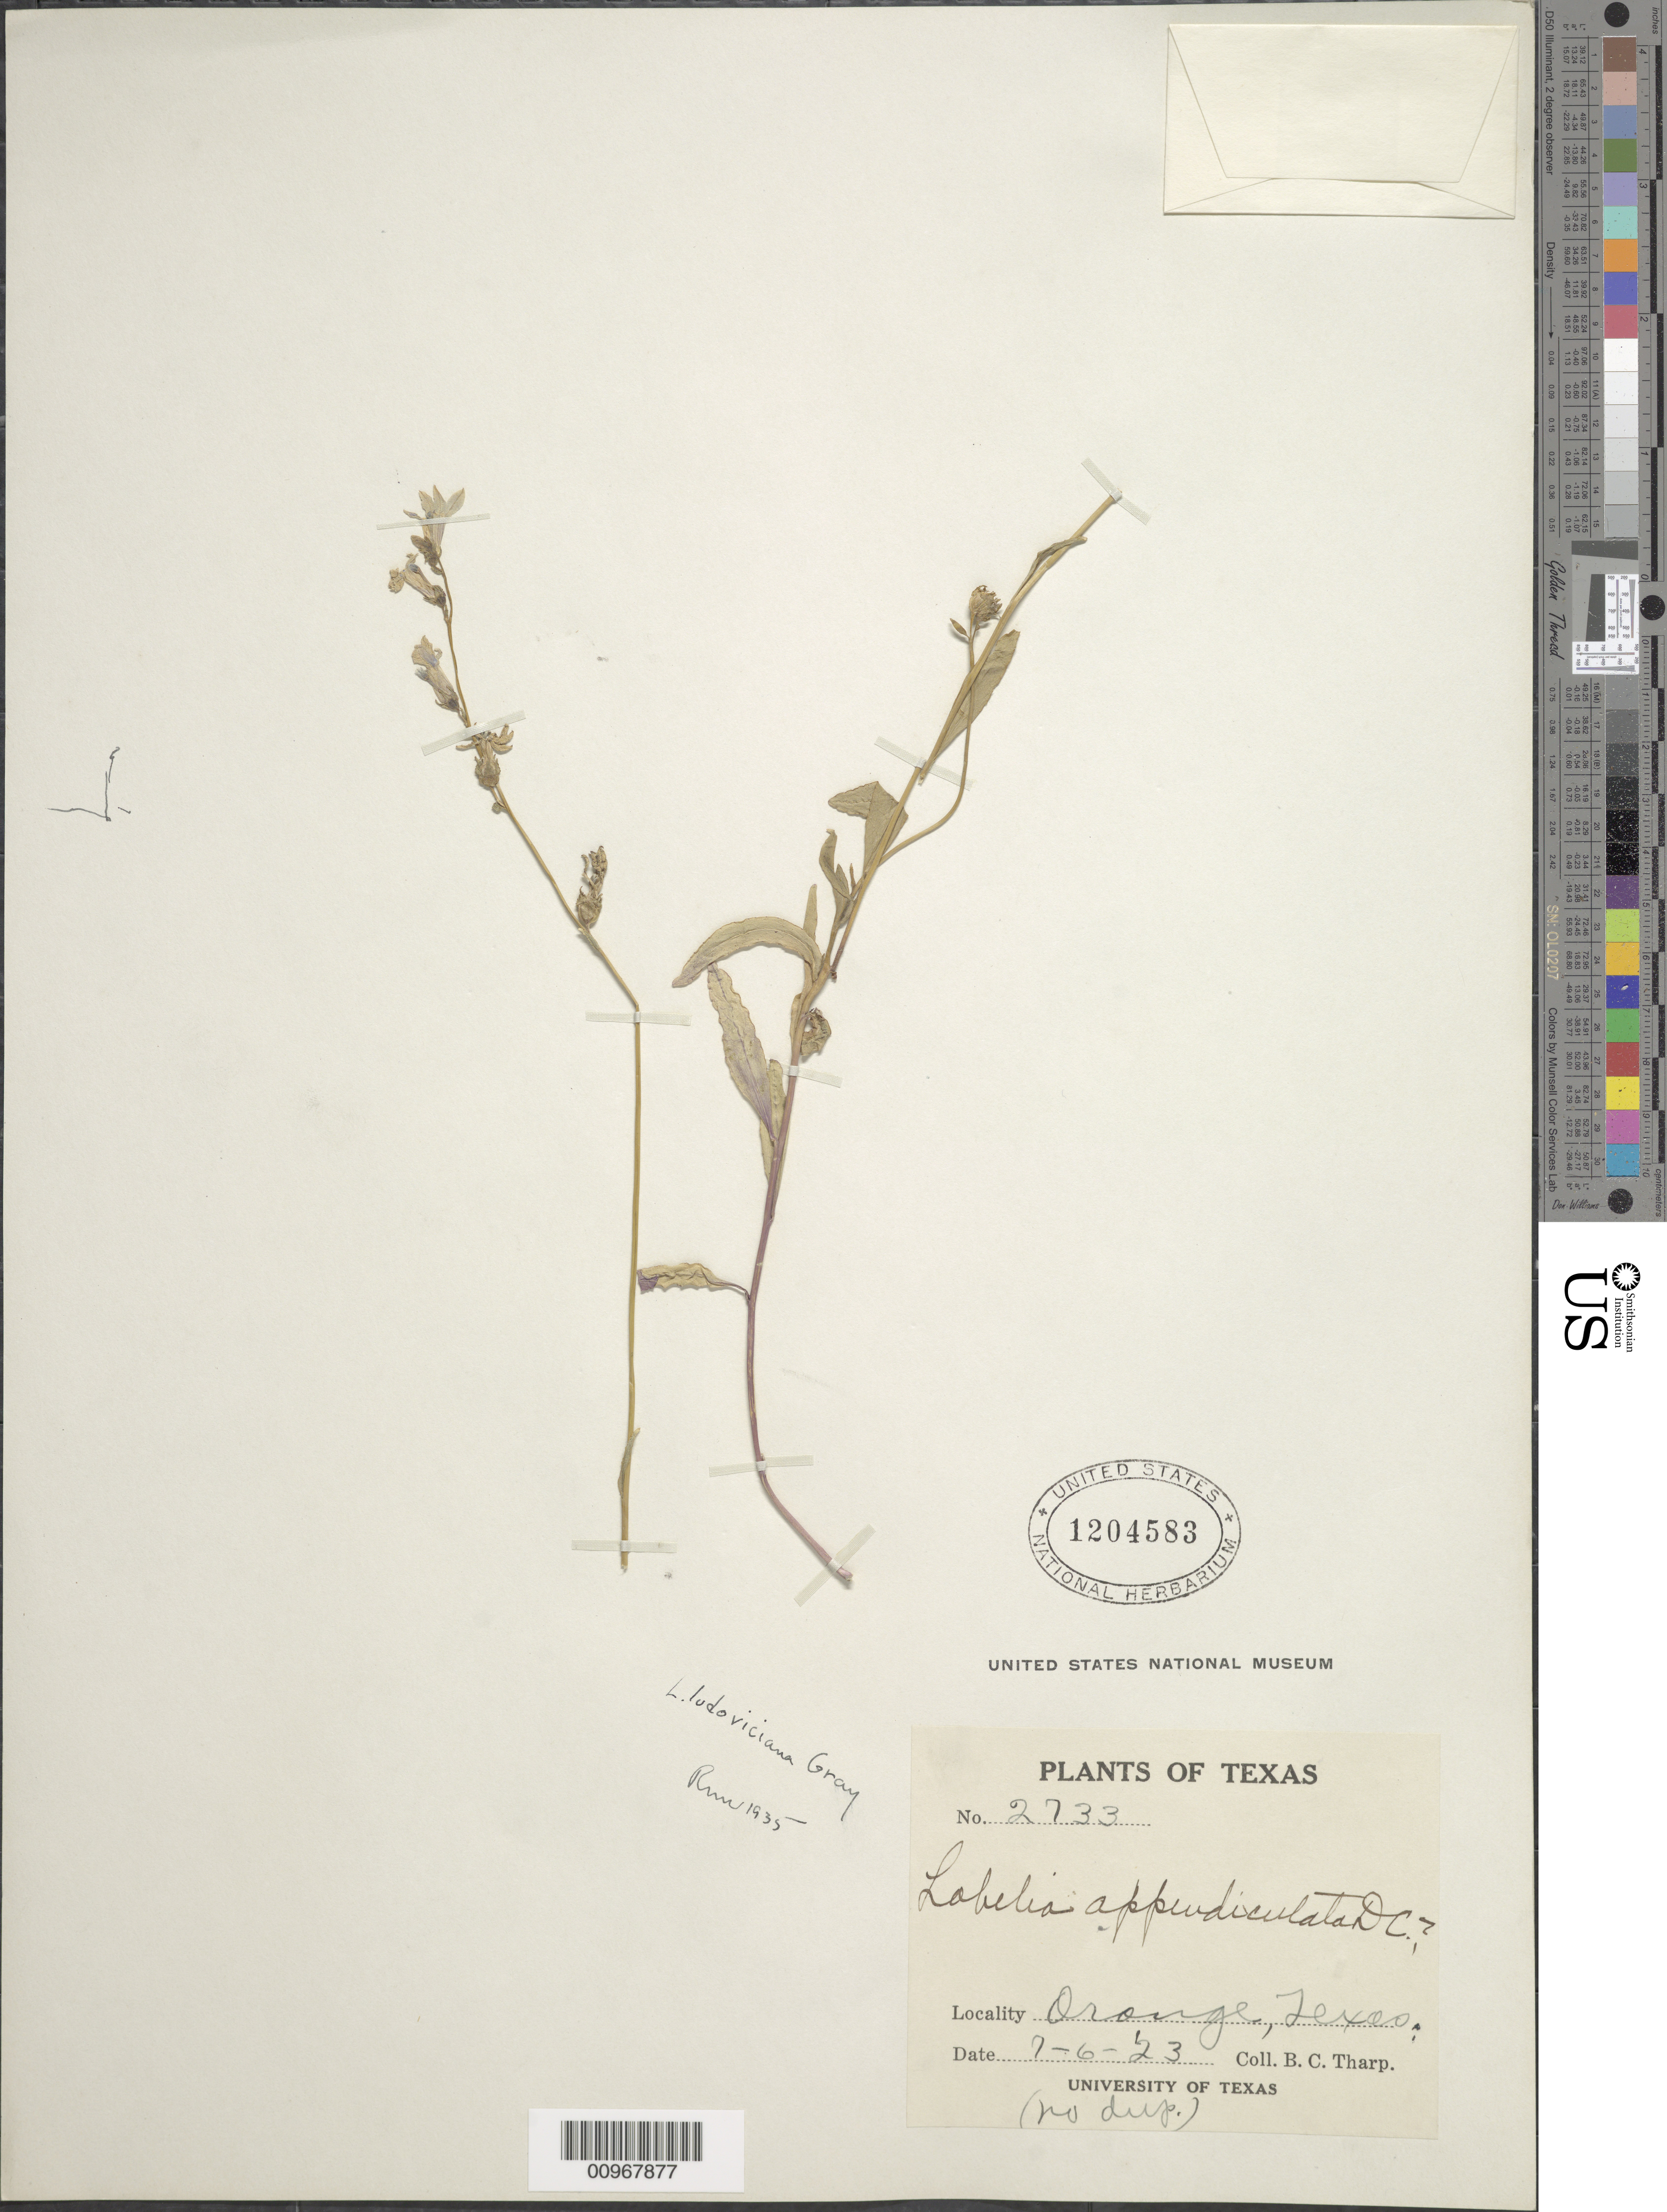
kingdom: Plantae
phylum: Tracheophyta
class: Magnoliopsida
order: Asterales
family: Campanulaceae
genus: Lobelia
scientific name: Lobelia ludoviciana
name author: Alph. Wood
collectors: B. C. Tharp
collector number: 2733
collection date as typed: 06 Jul 1923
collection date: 1923-07-06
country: United States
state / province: Texas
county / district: Orange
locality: Orange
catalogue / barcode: US 1204583